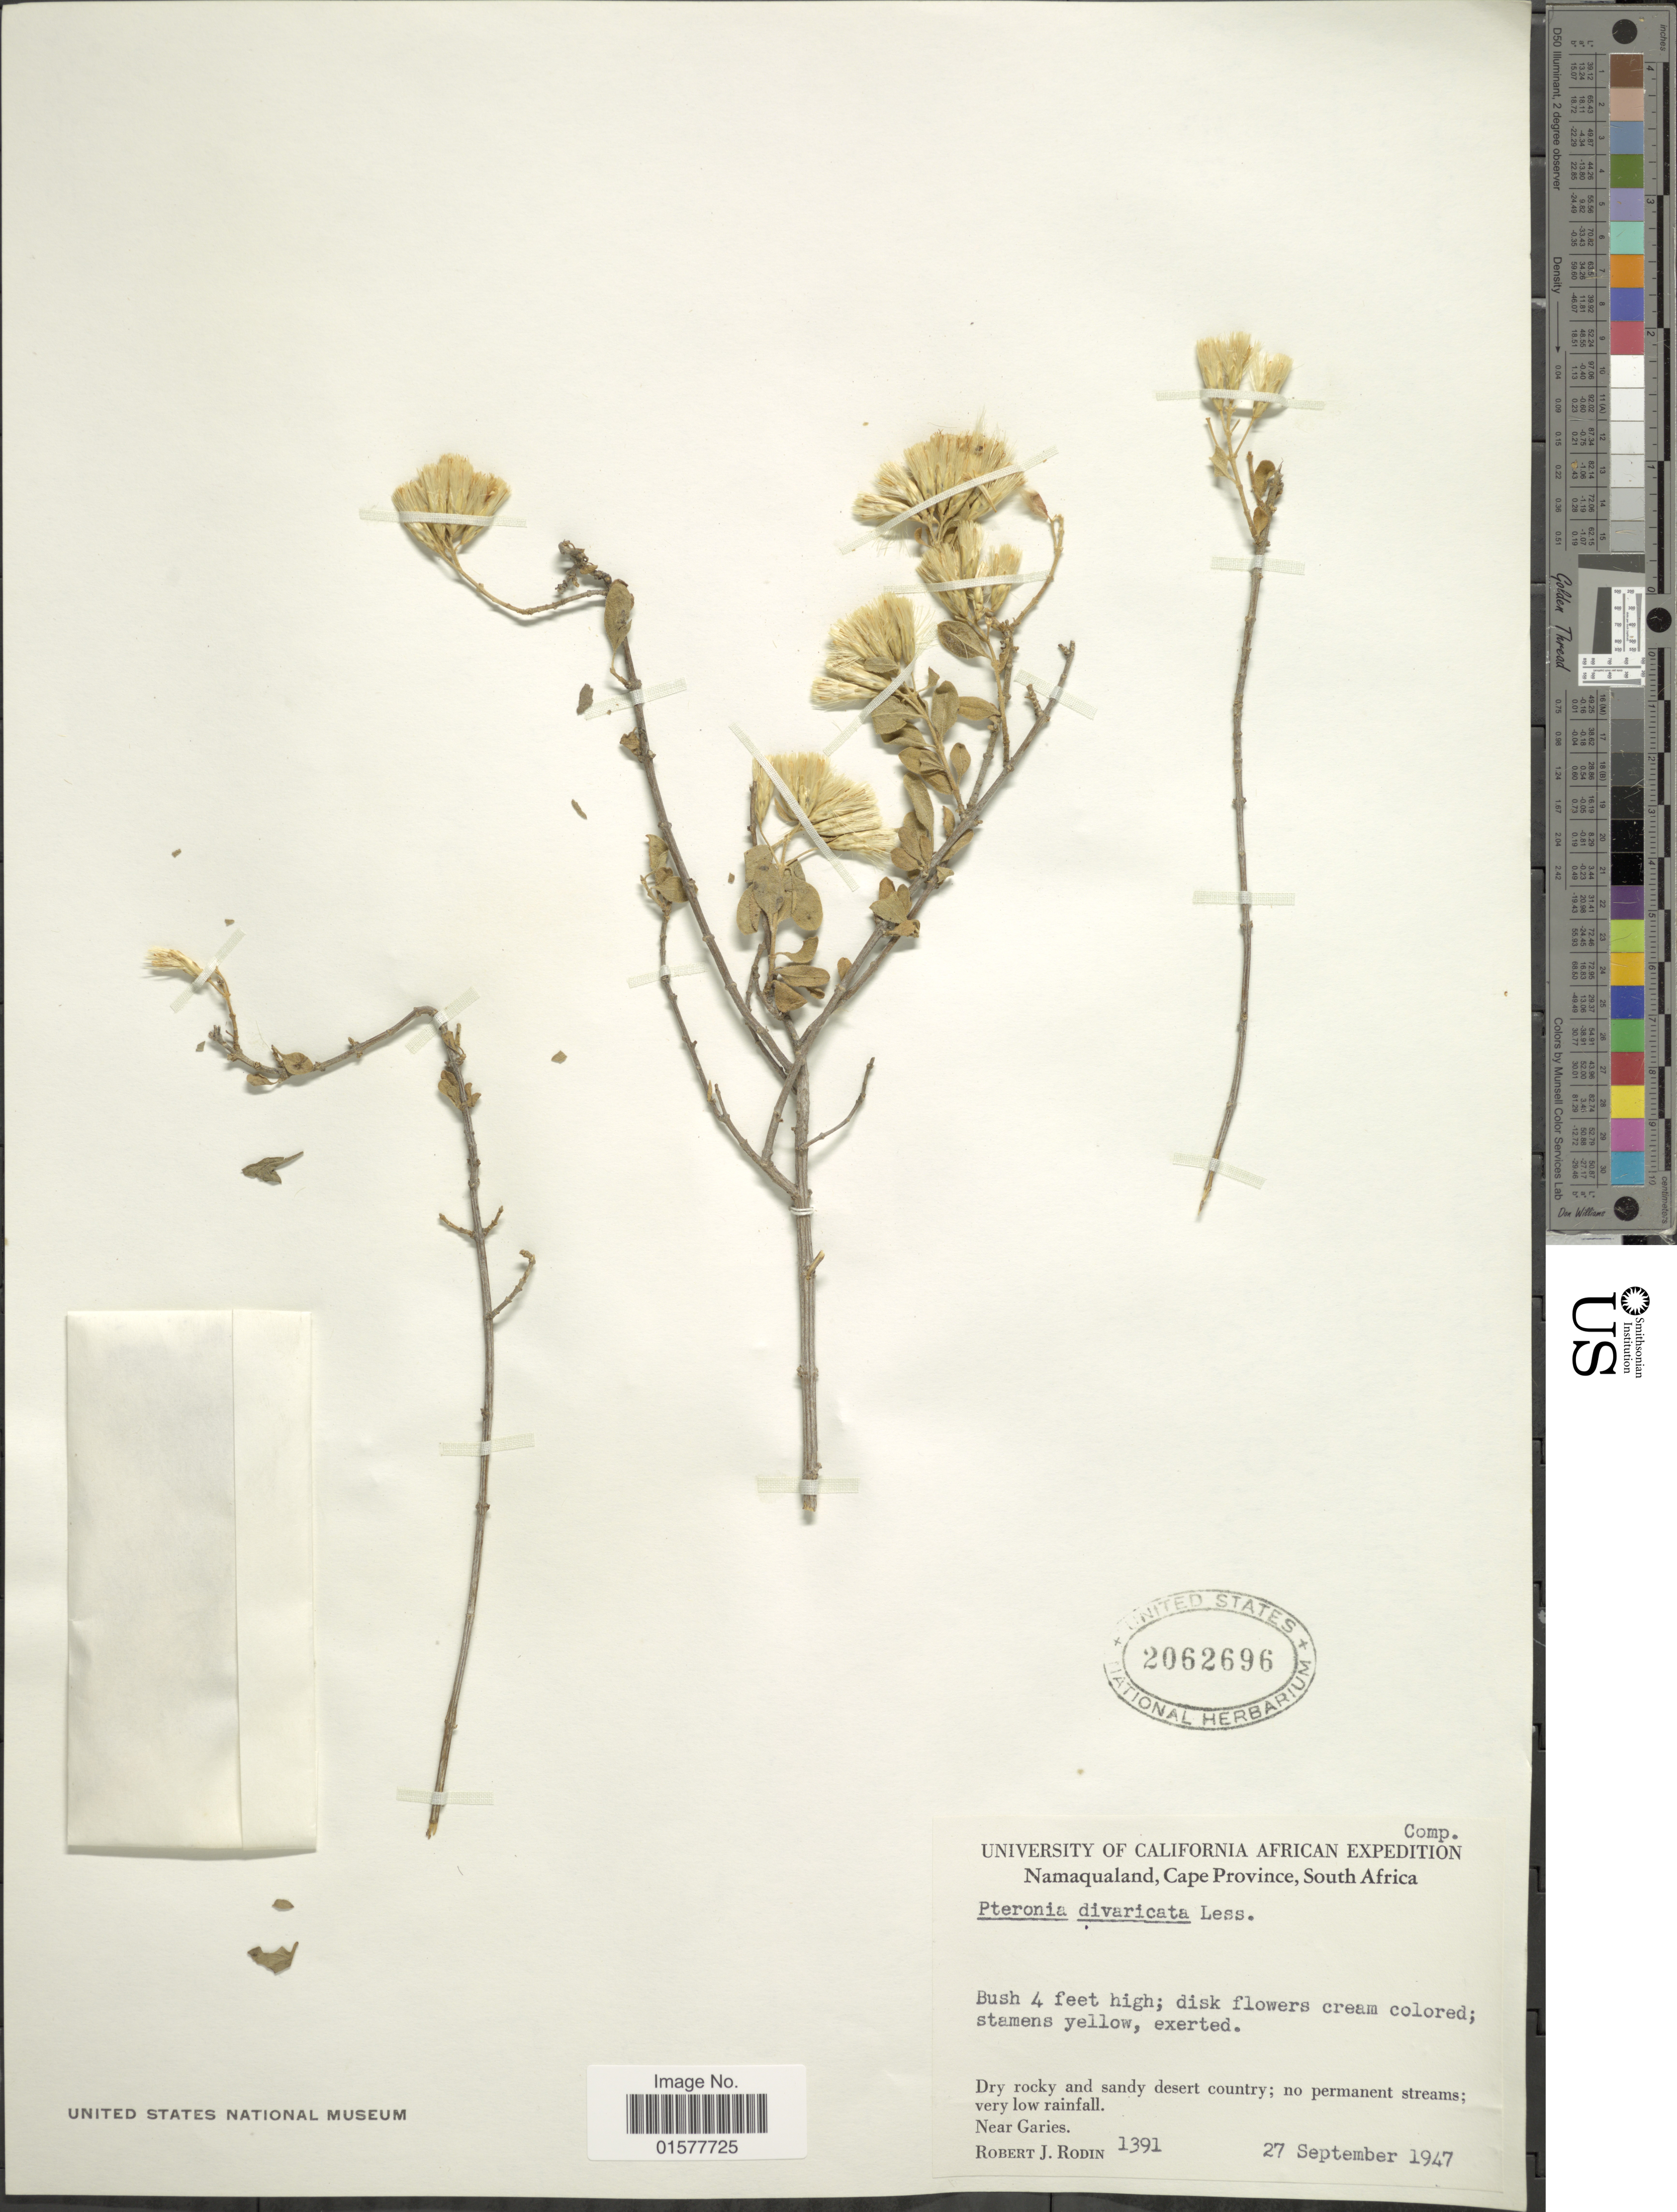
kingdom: Plantae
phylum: Tracheophyta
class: Magnoliopsida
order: Asterales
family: Asteraceae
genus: Pteronia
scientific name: Pteronia divaricata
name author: (P.J. Bergius) Less.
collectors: R. J. Rodin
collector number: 1391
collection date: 1947-09-27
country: South Africa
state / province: Northern Cape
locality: Namaqualand, Cape Province, Near Garies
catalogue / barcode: US 2062696